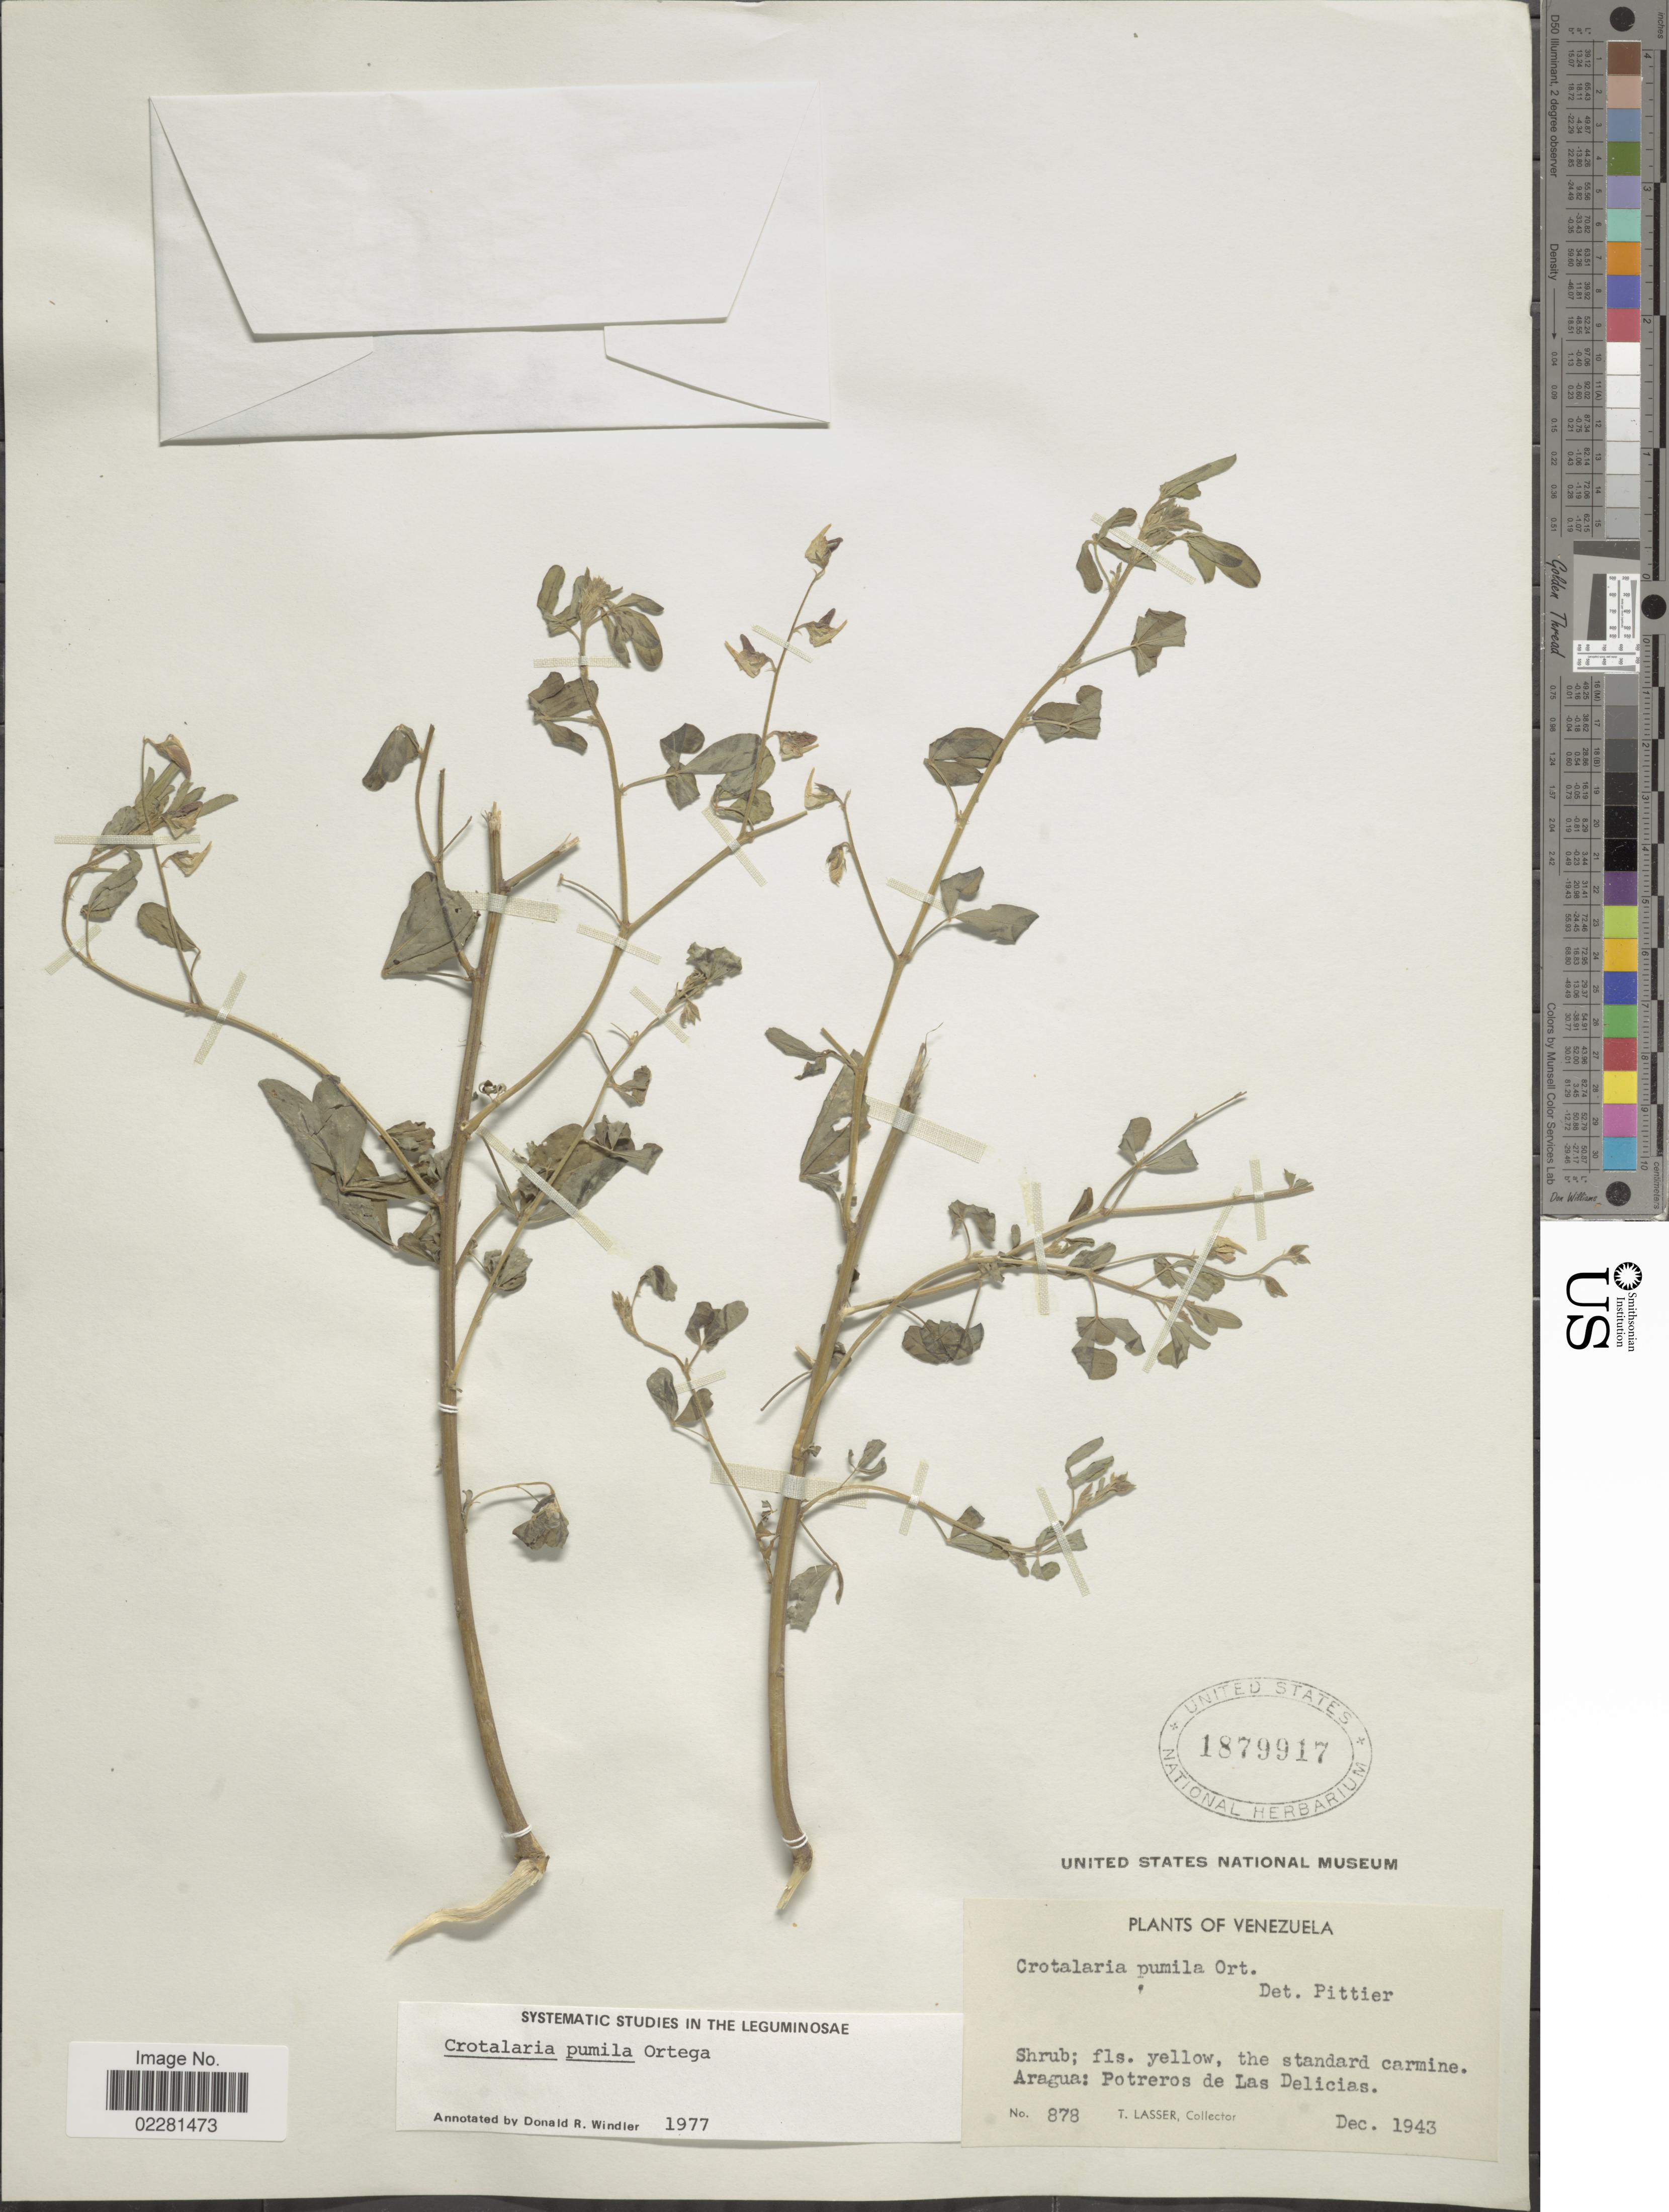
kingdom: Plantae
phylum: Tracheophyta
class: Magnoliopsida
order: Fabales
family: Fabaceae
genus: Crotalaria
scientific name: Crotalaria pumila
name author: Ortega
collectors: T. Lasser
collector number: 878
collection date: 1943-12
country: Venezuela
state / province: Aragua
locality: Potreros de Las Delicias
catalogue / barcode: US 1879917